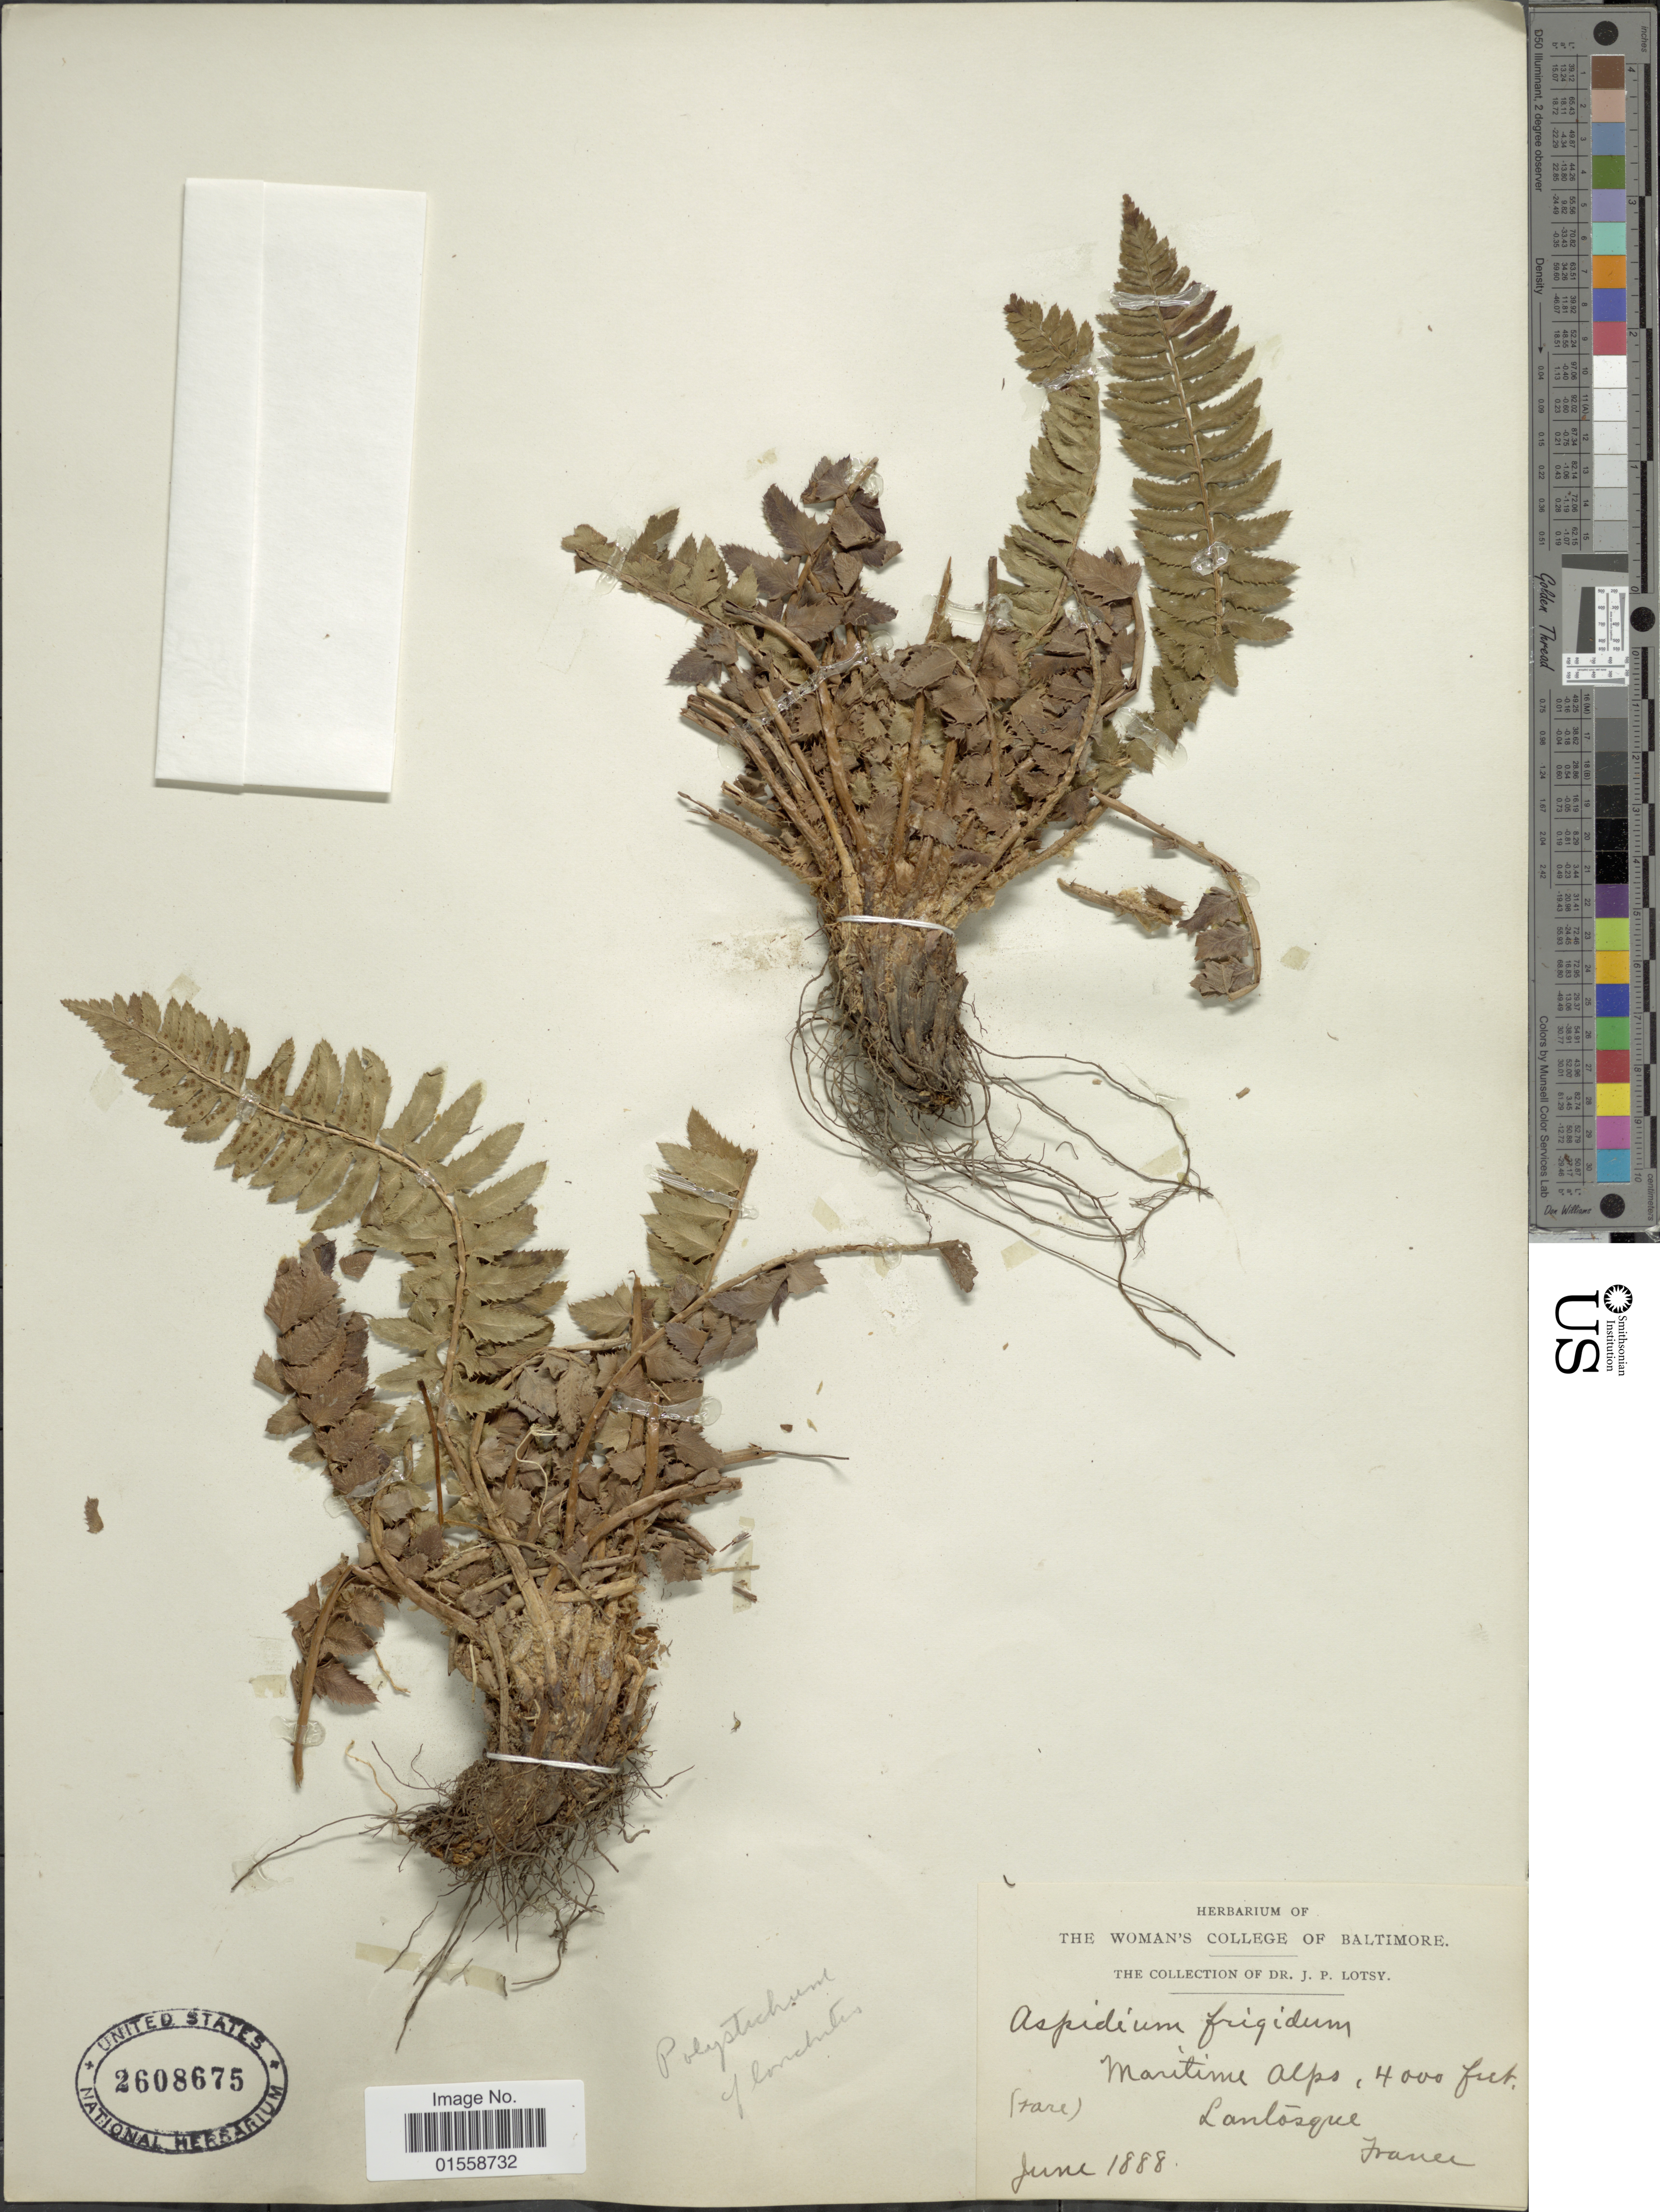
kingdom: Plantae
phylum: Tracheophyta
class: Polypodiopsida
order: Polypodiales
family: Dryopteridaceae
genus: Polystichum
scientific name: Polystichum lonchitis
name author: (Roth) L.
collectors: J. Lotsy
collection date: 1888-06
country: France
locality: Maritime Alps, Lantosque, France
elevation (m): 1219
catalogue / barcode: US 2608675